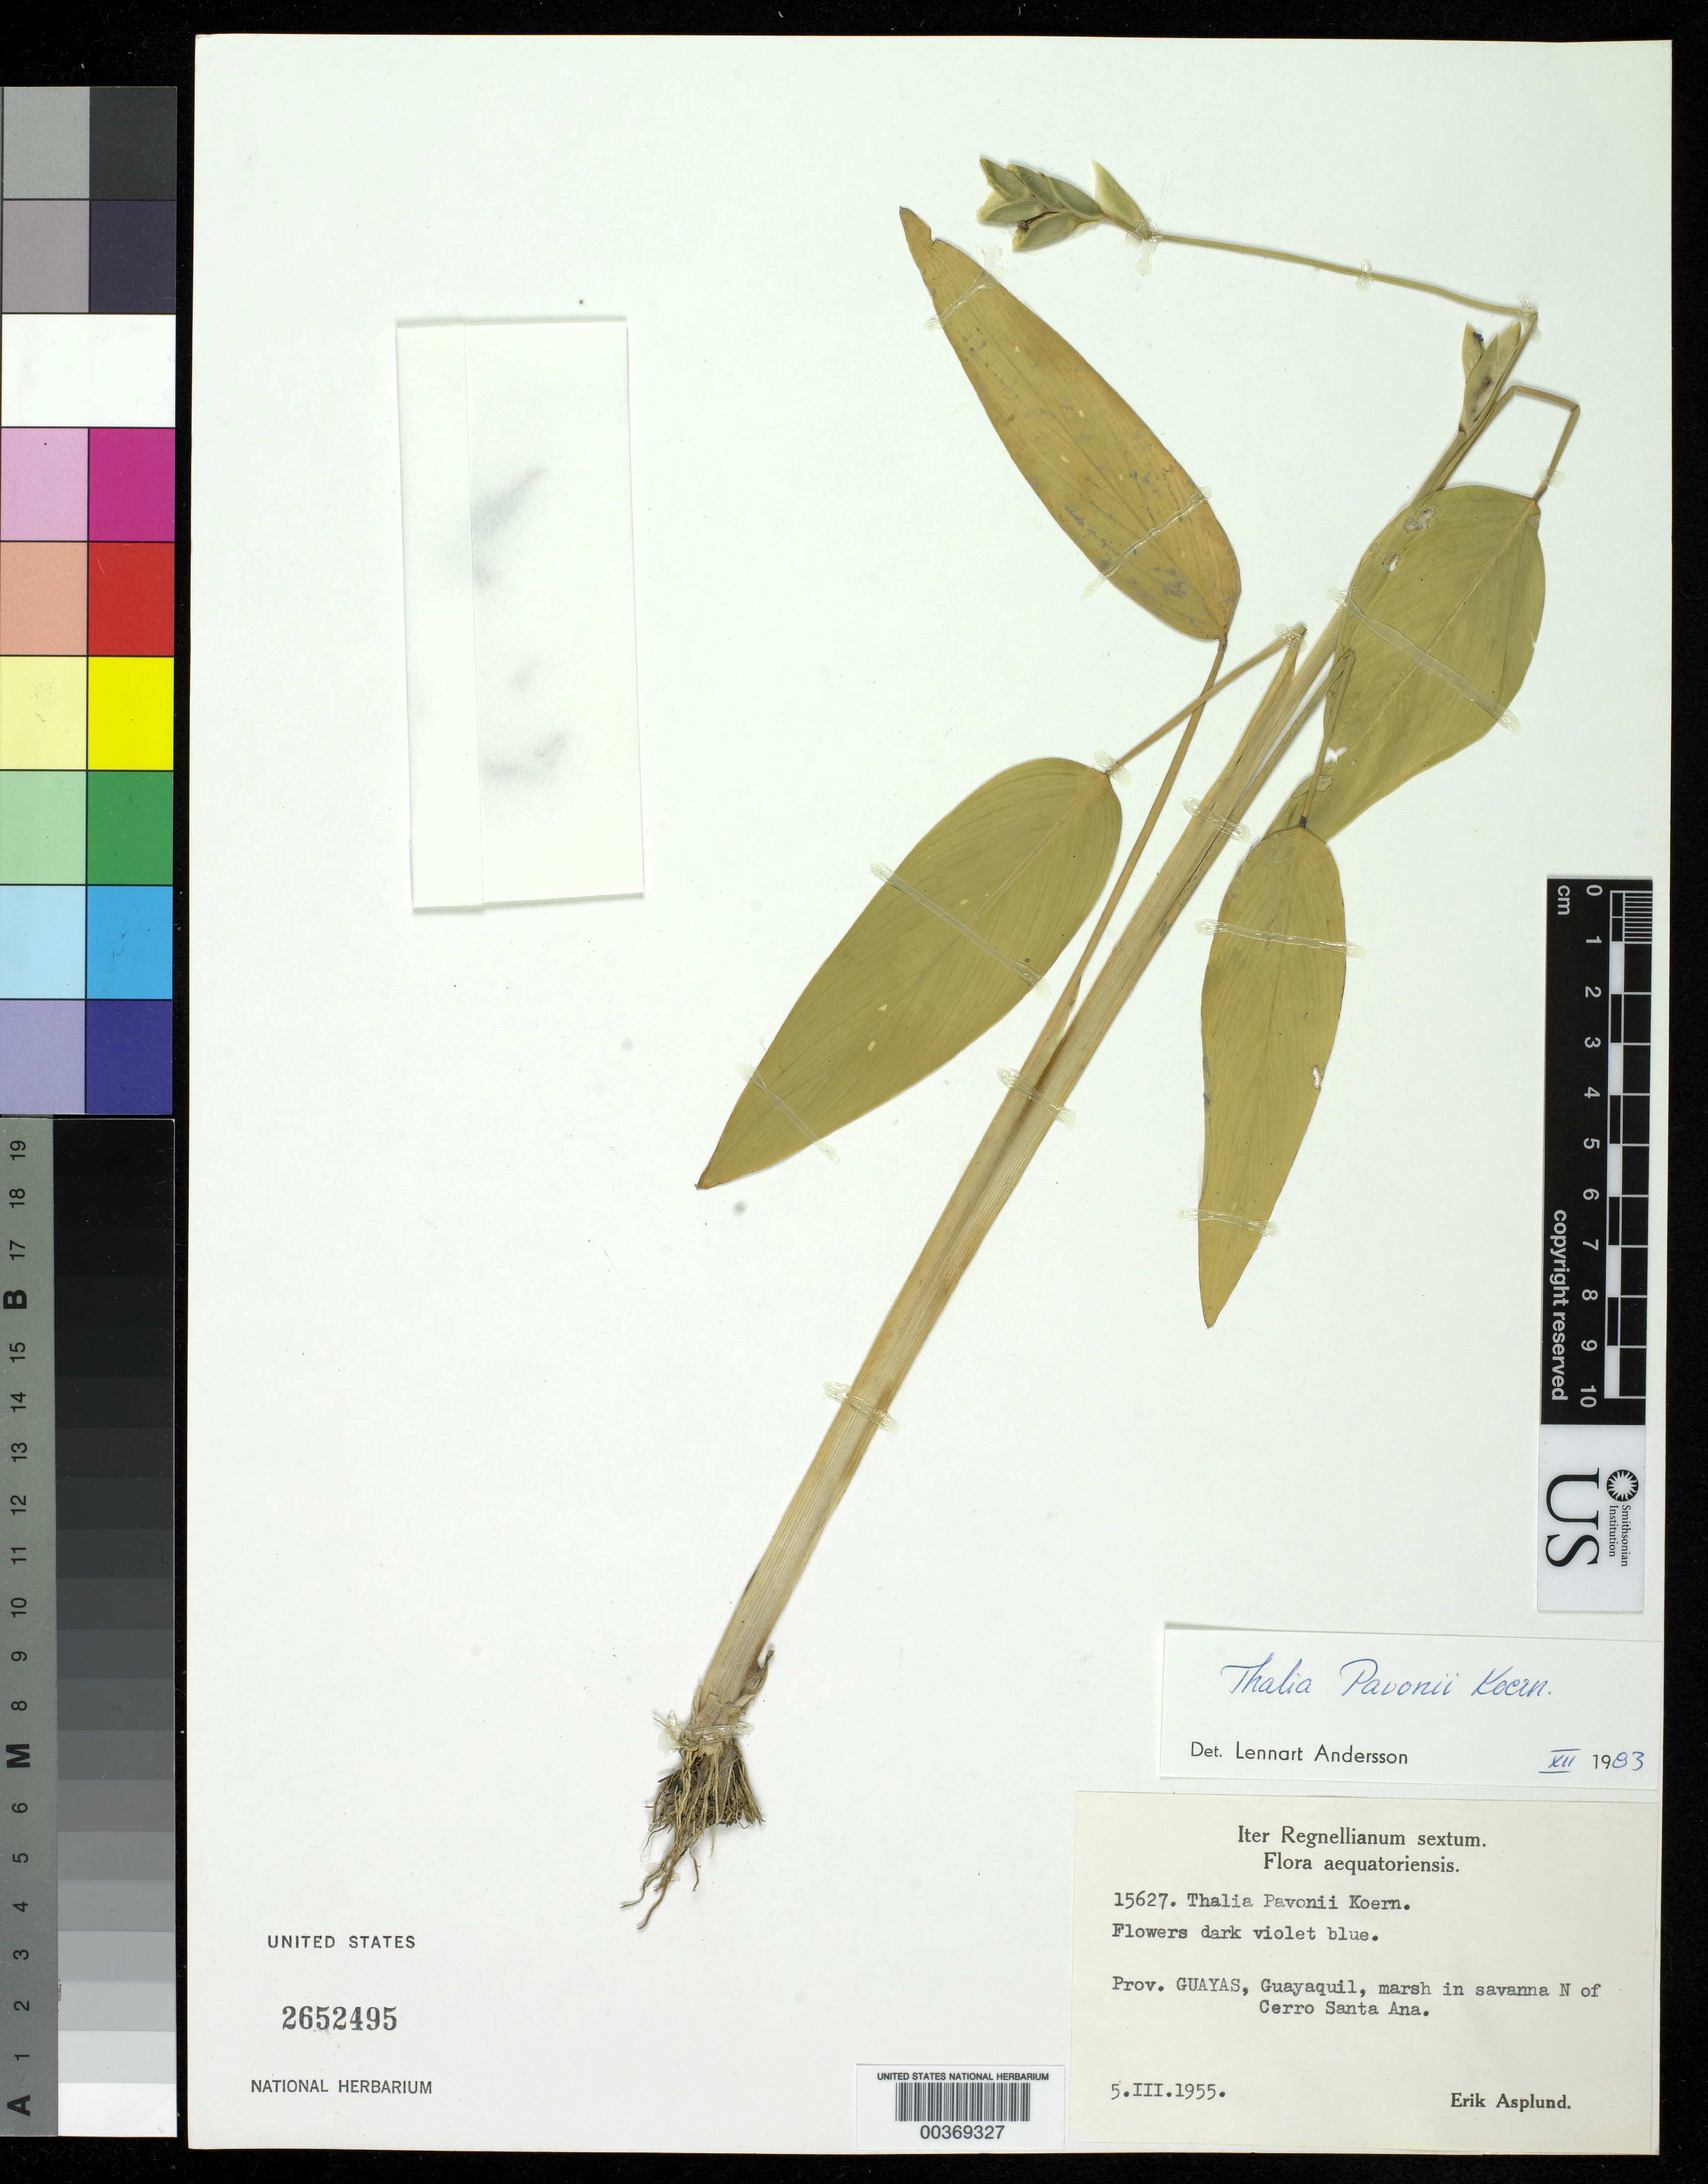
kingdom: Plantae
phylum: Tracheophyta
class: Liliopsida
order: Zingiberales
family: Marantaceae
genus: Thalia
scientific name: Thalia pavonii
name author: Körn.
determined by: Andersson, [Bengt] Lennart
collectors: E. Asplund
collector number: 15627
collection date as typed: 05 Mar 1955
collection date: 1955-03-05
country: Ecuador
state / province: Guayas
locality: Guayaquil, marsh in savanna N of Cerro Santa Ana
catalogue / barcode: US 2652495